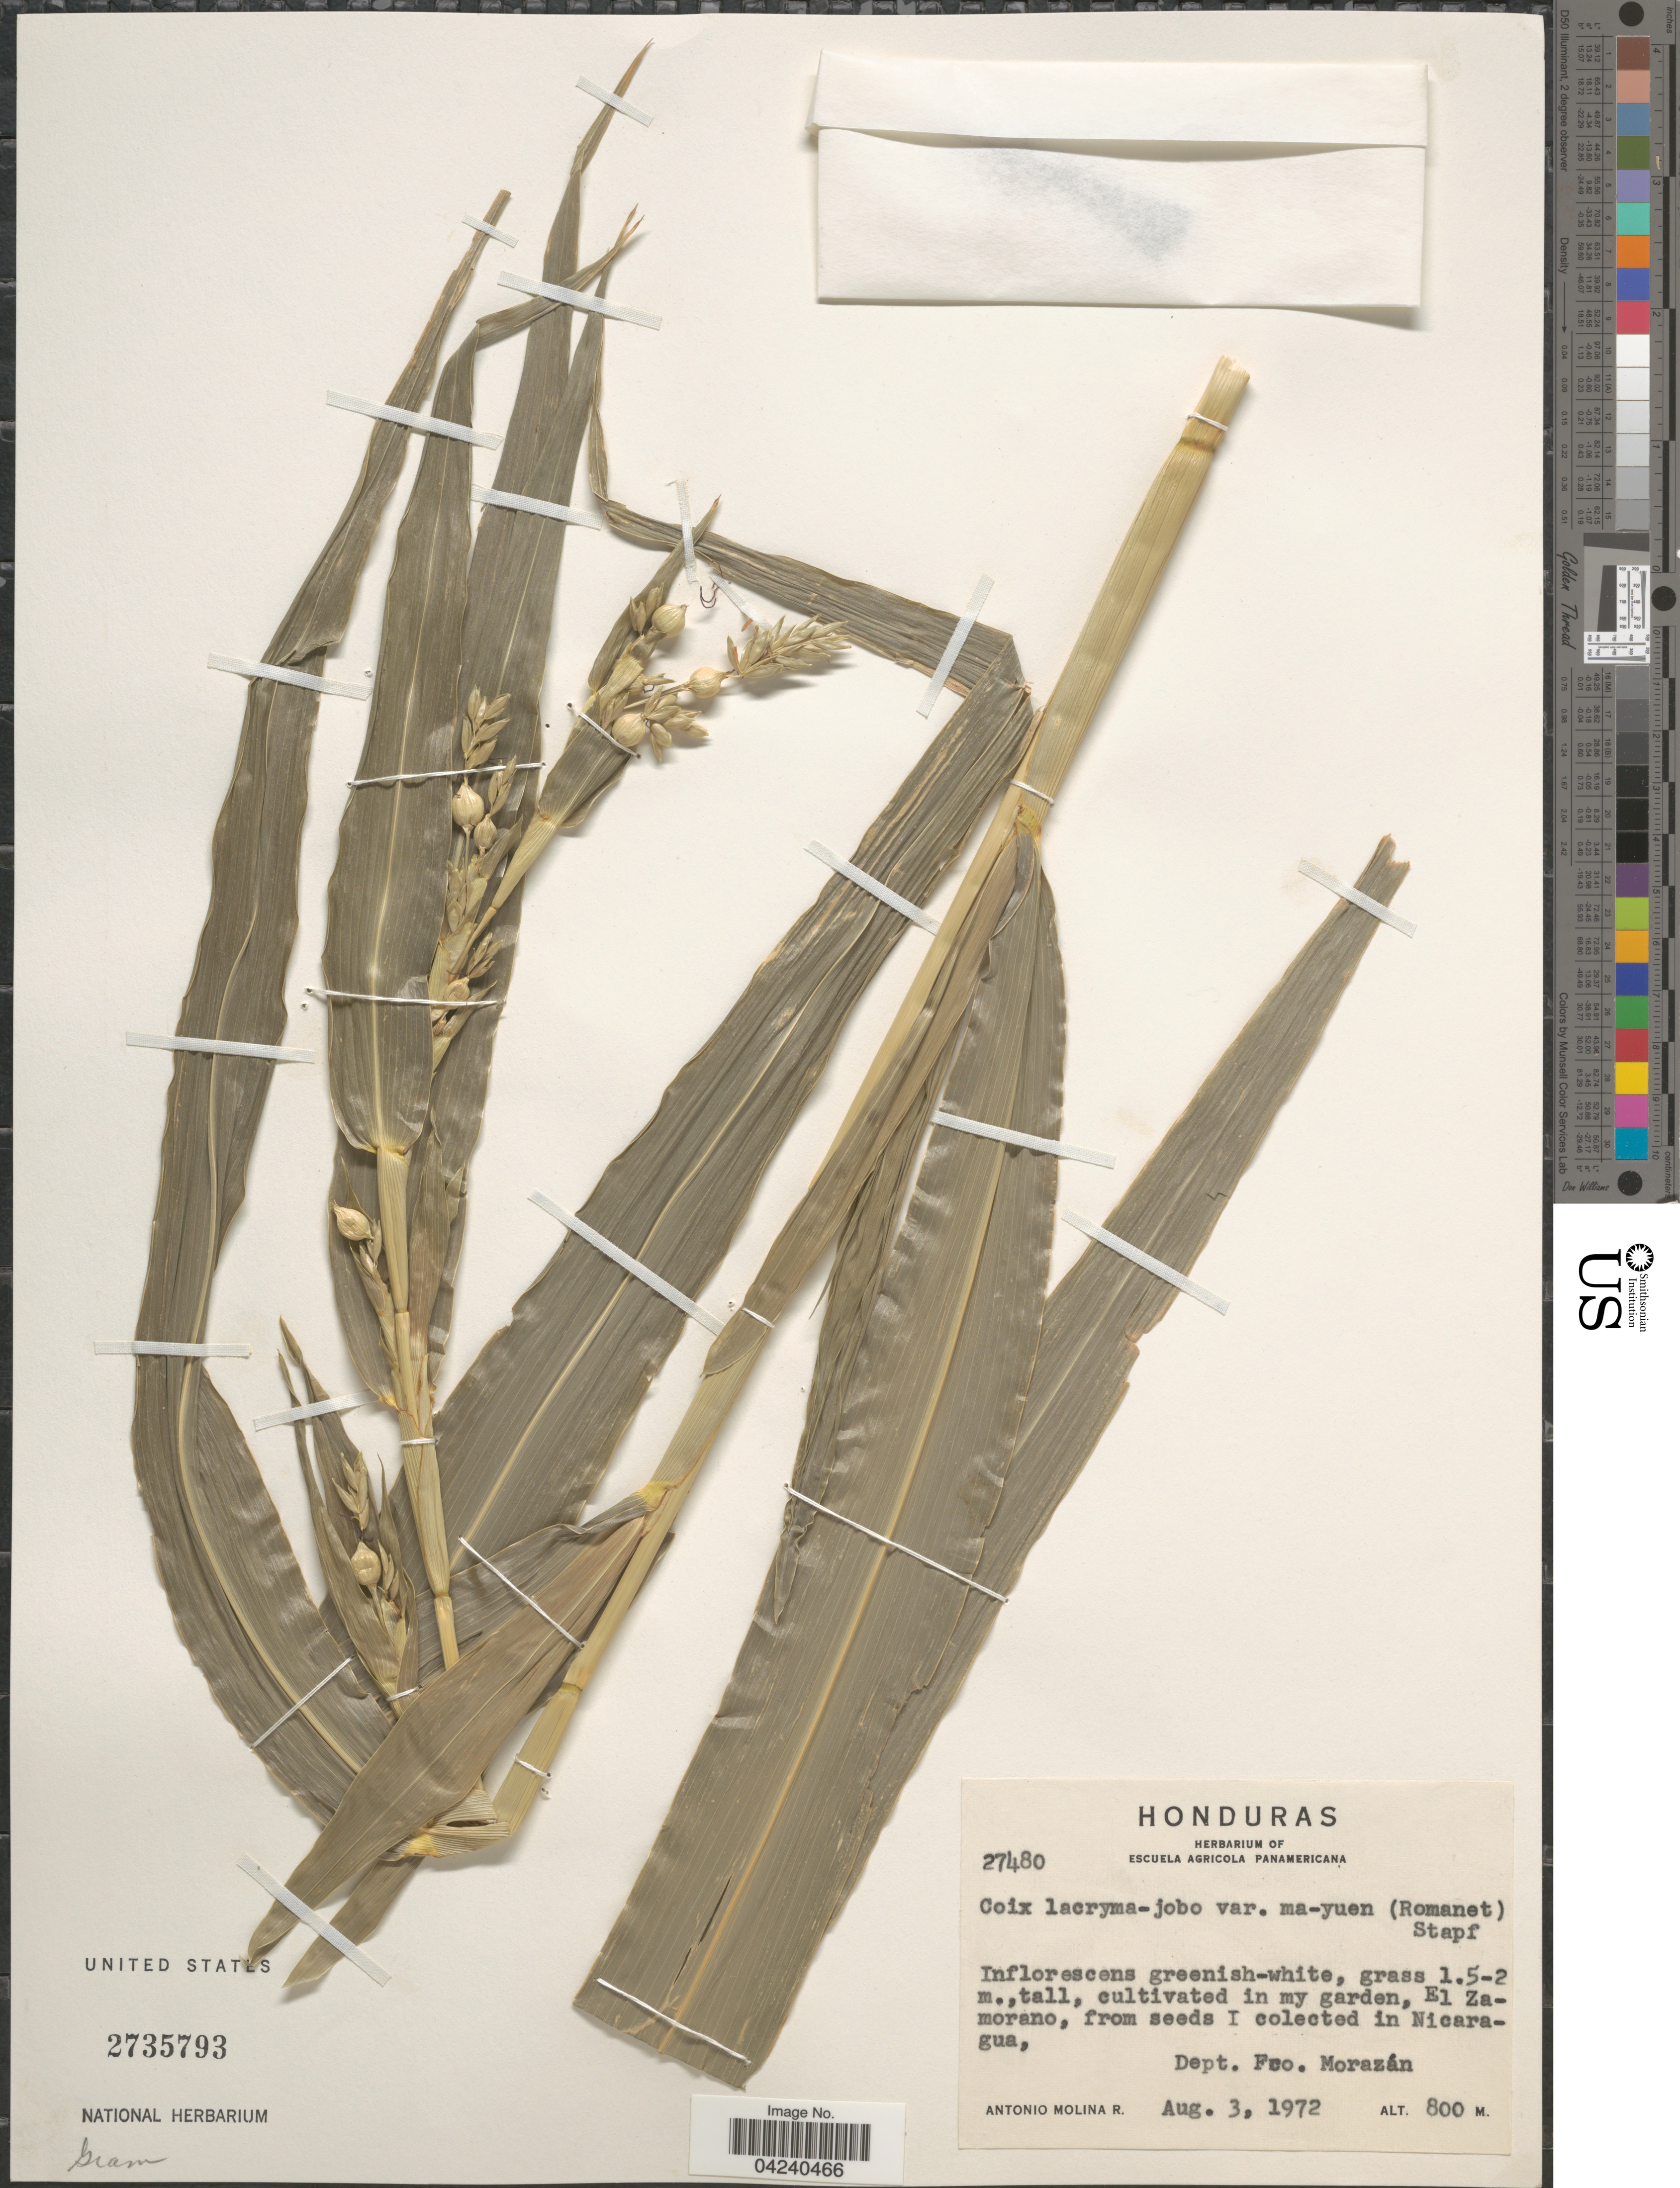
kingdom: Plantae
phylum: Tracheophyta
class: Liliopsida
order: Poales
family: Poaceae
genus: Coix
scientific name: Coix lacryma-jobi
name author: L.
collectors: A. Molina R.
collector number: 27480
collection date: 1972-08-03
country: Honduras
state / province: Fco. Morazán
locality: In garden, El Zamorano. Dept. Fco. Morazán.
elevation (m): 800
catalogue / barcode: US 2735793